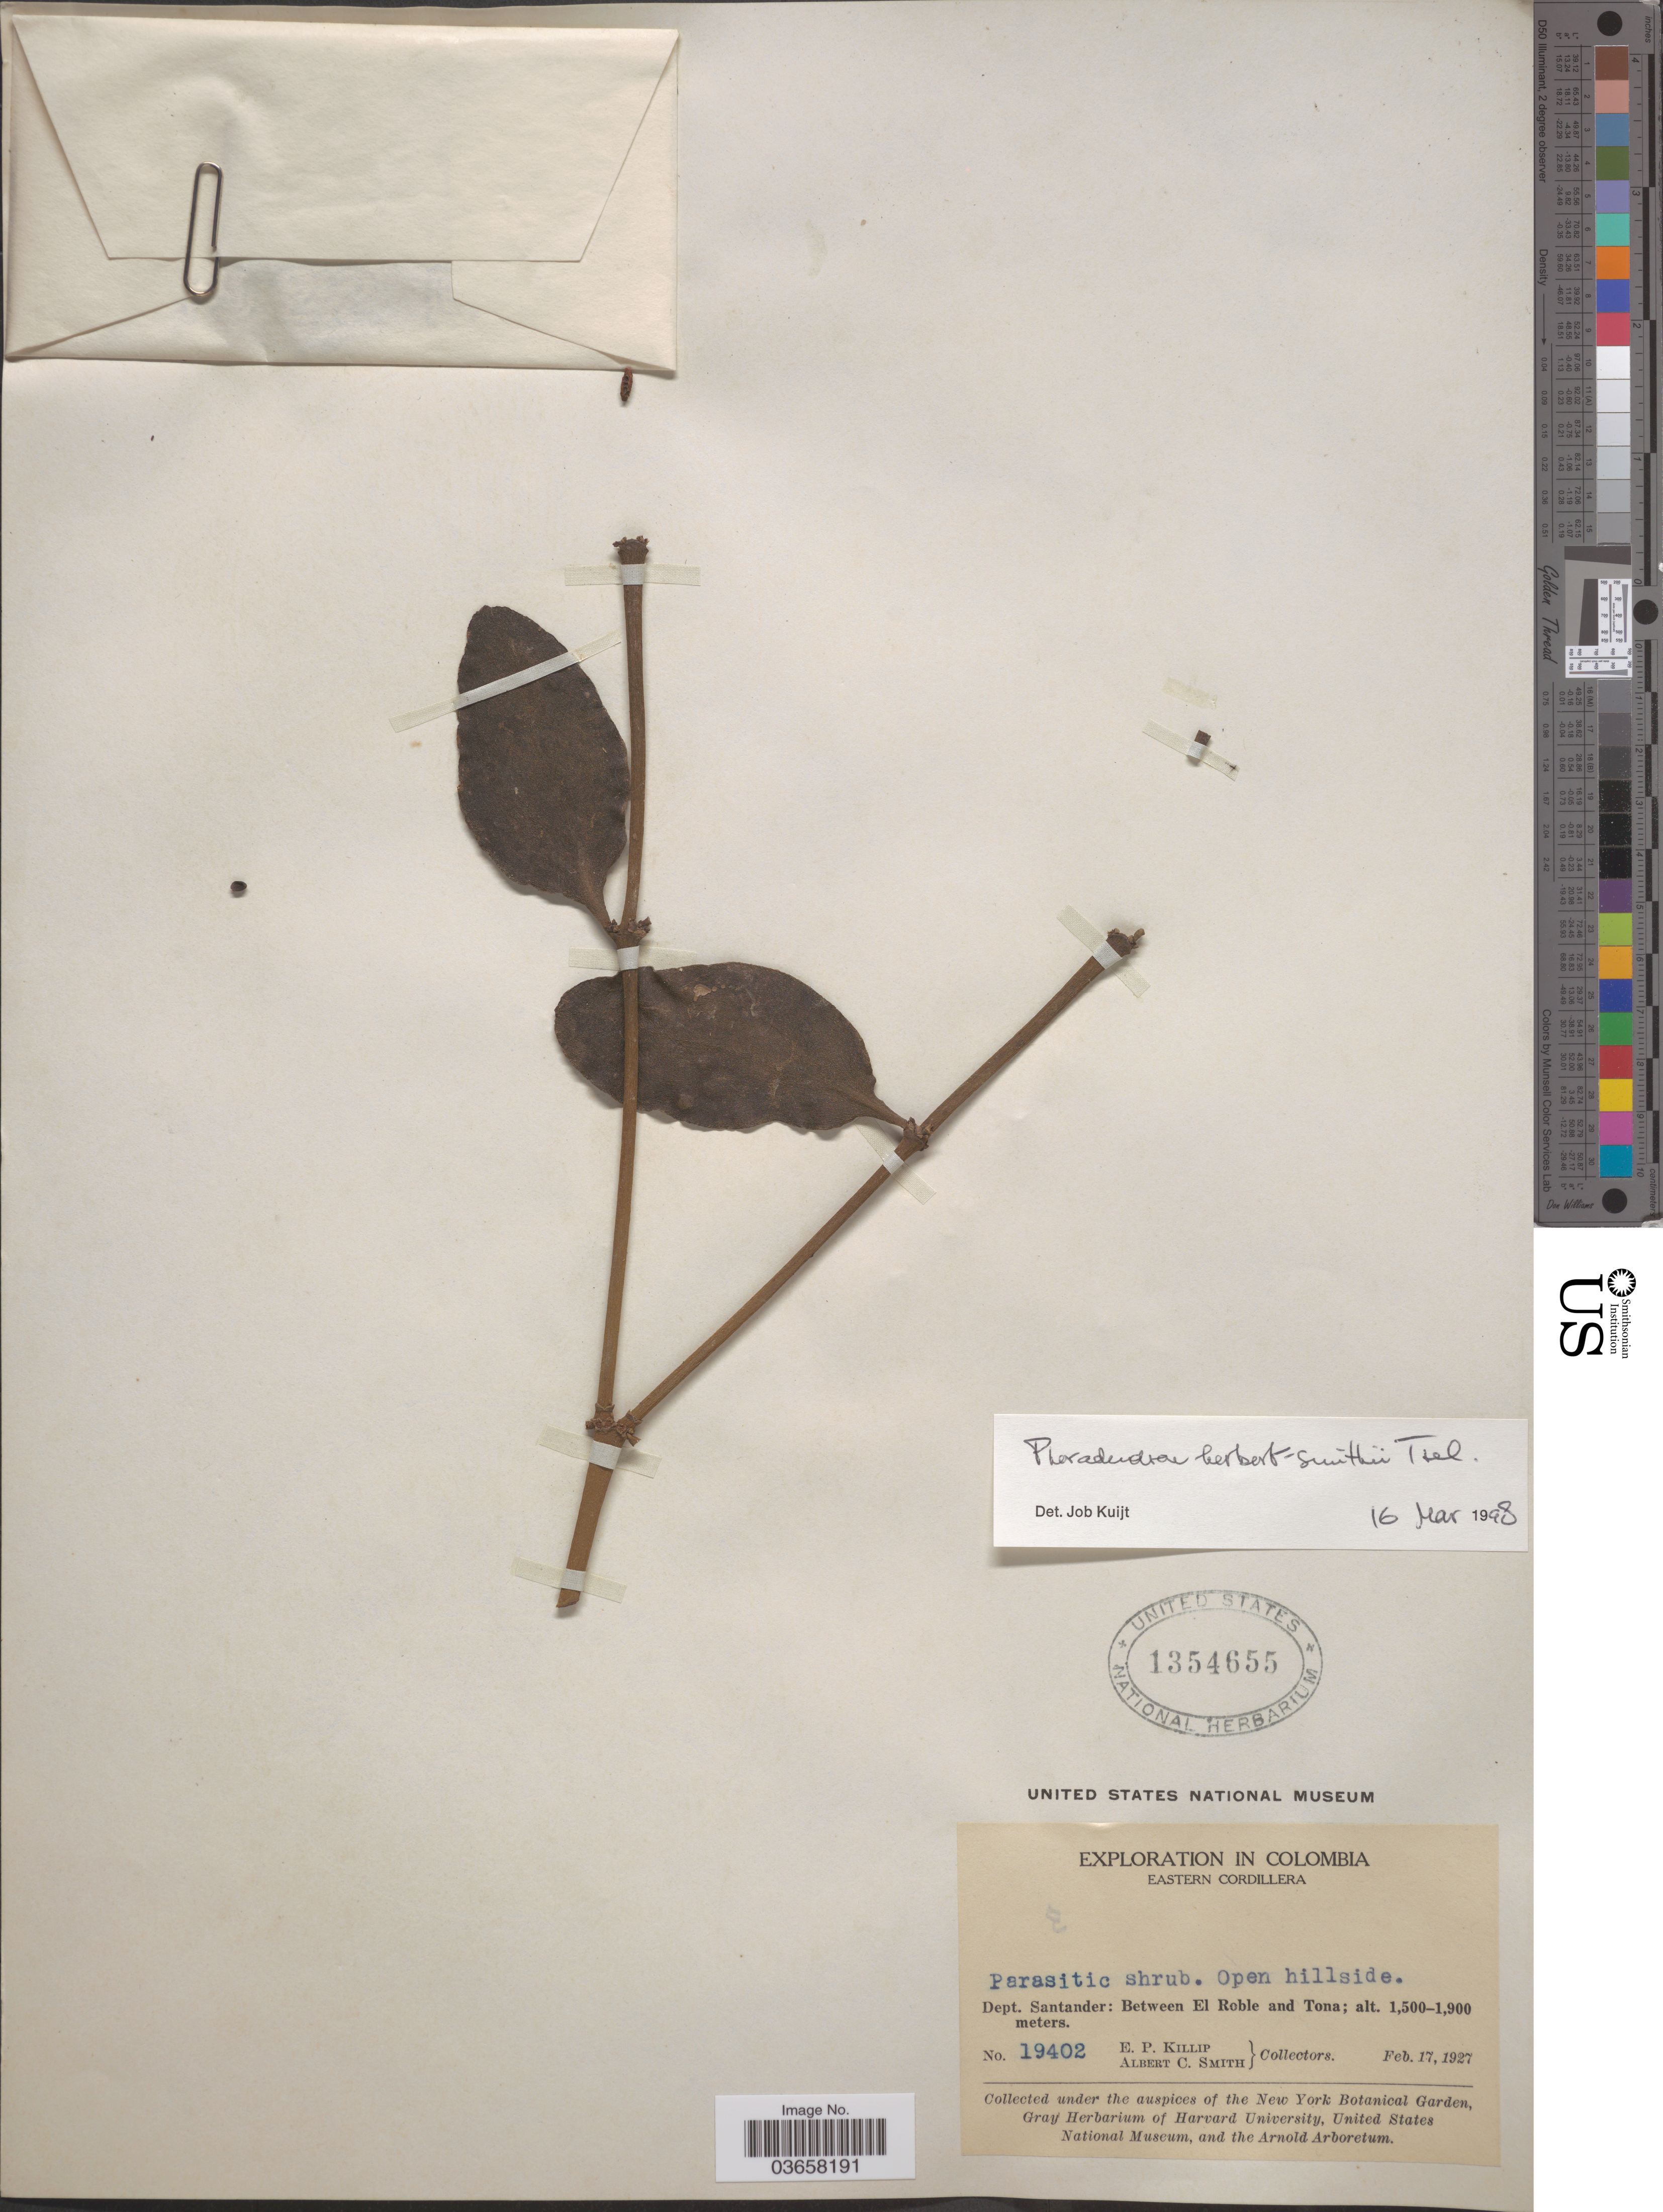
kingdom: Plantae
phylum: Tracheophyta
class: Magnoliopsida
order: Santalales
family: Viscaceae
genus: Phoradendron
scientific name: Phoradendron herbert-smithii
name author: Trel.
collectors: E. P. Killip & A. C. Smith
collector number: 19402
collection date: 1927-02-17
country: Colombia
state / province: Santander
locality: Eastern Cordillera. Dept. Santander: Between El Roble and Tona.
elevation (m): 1500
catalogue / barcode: US 1354655